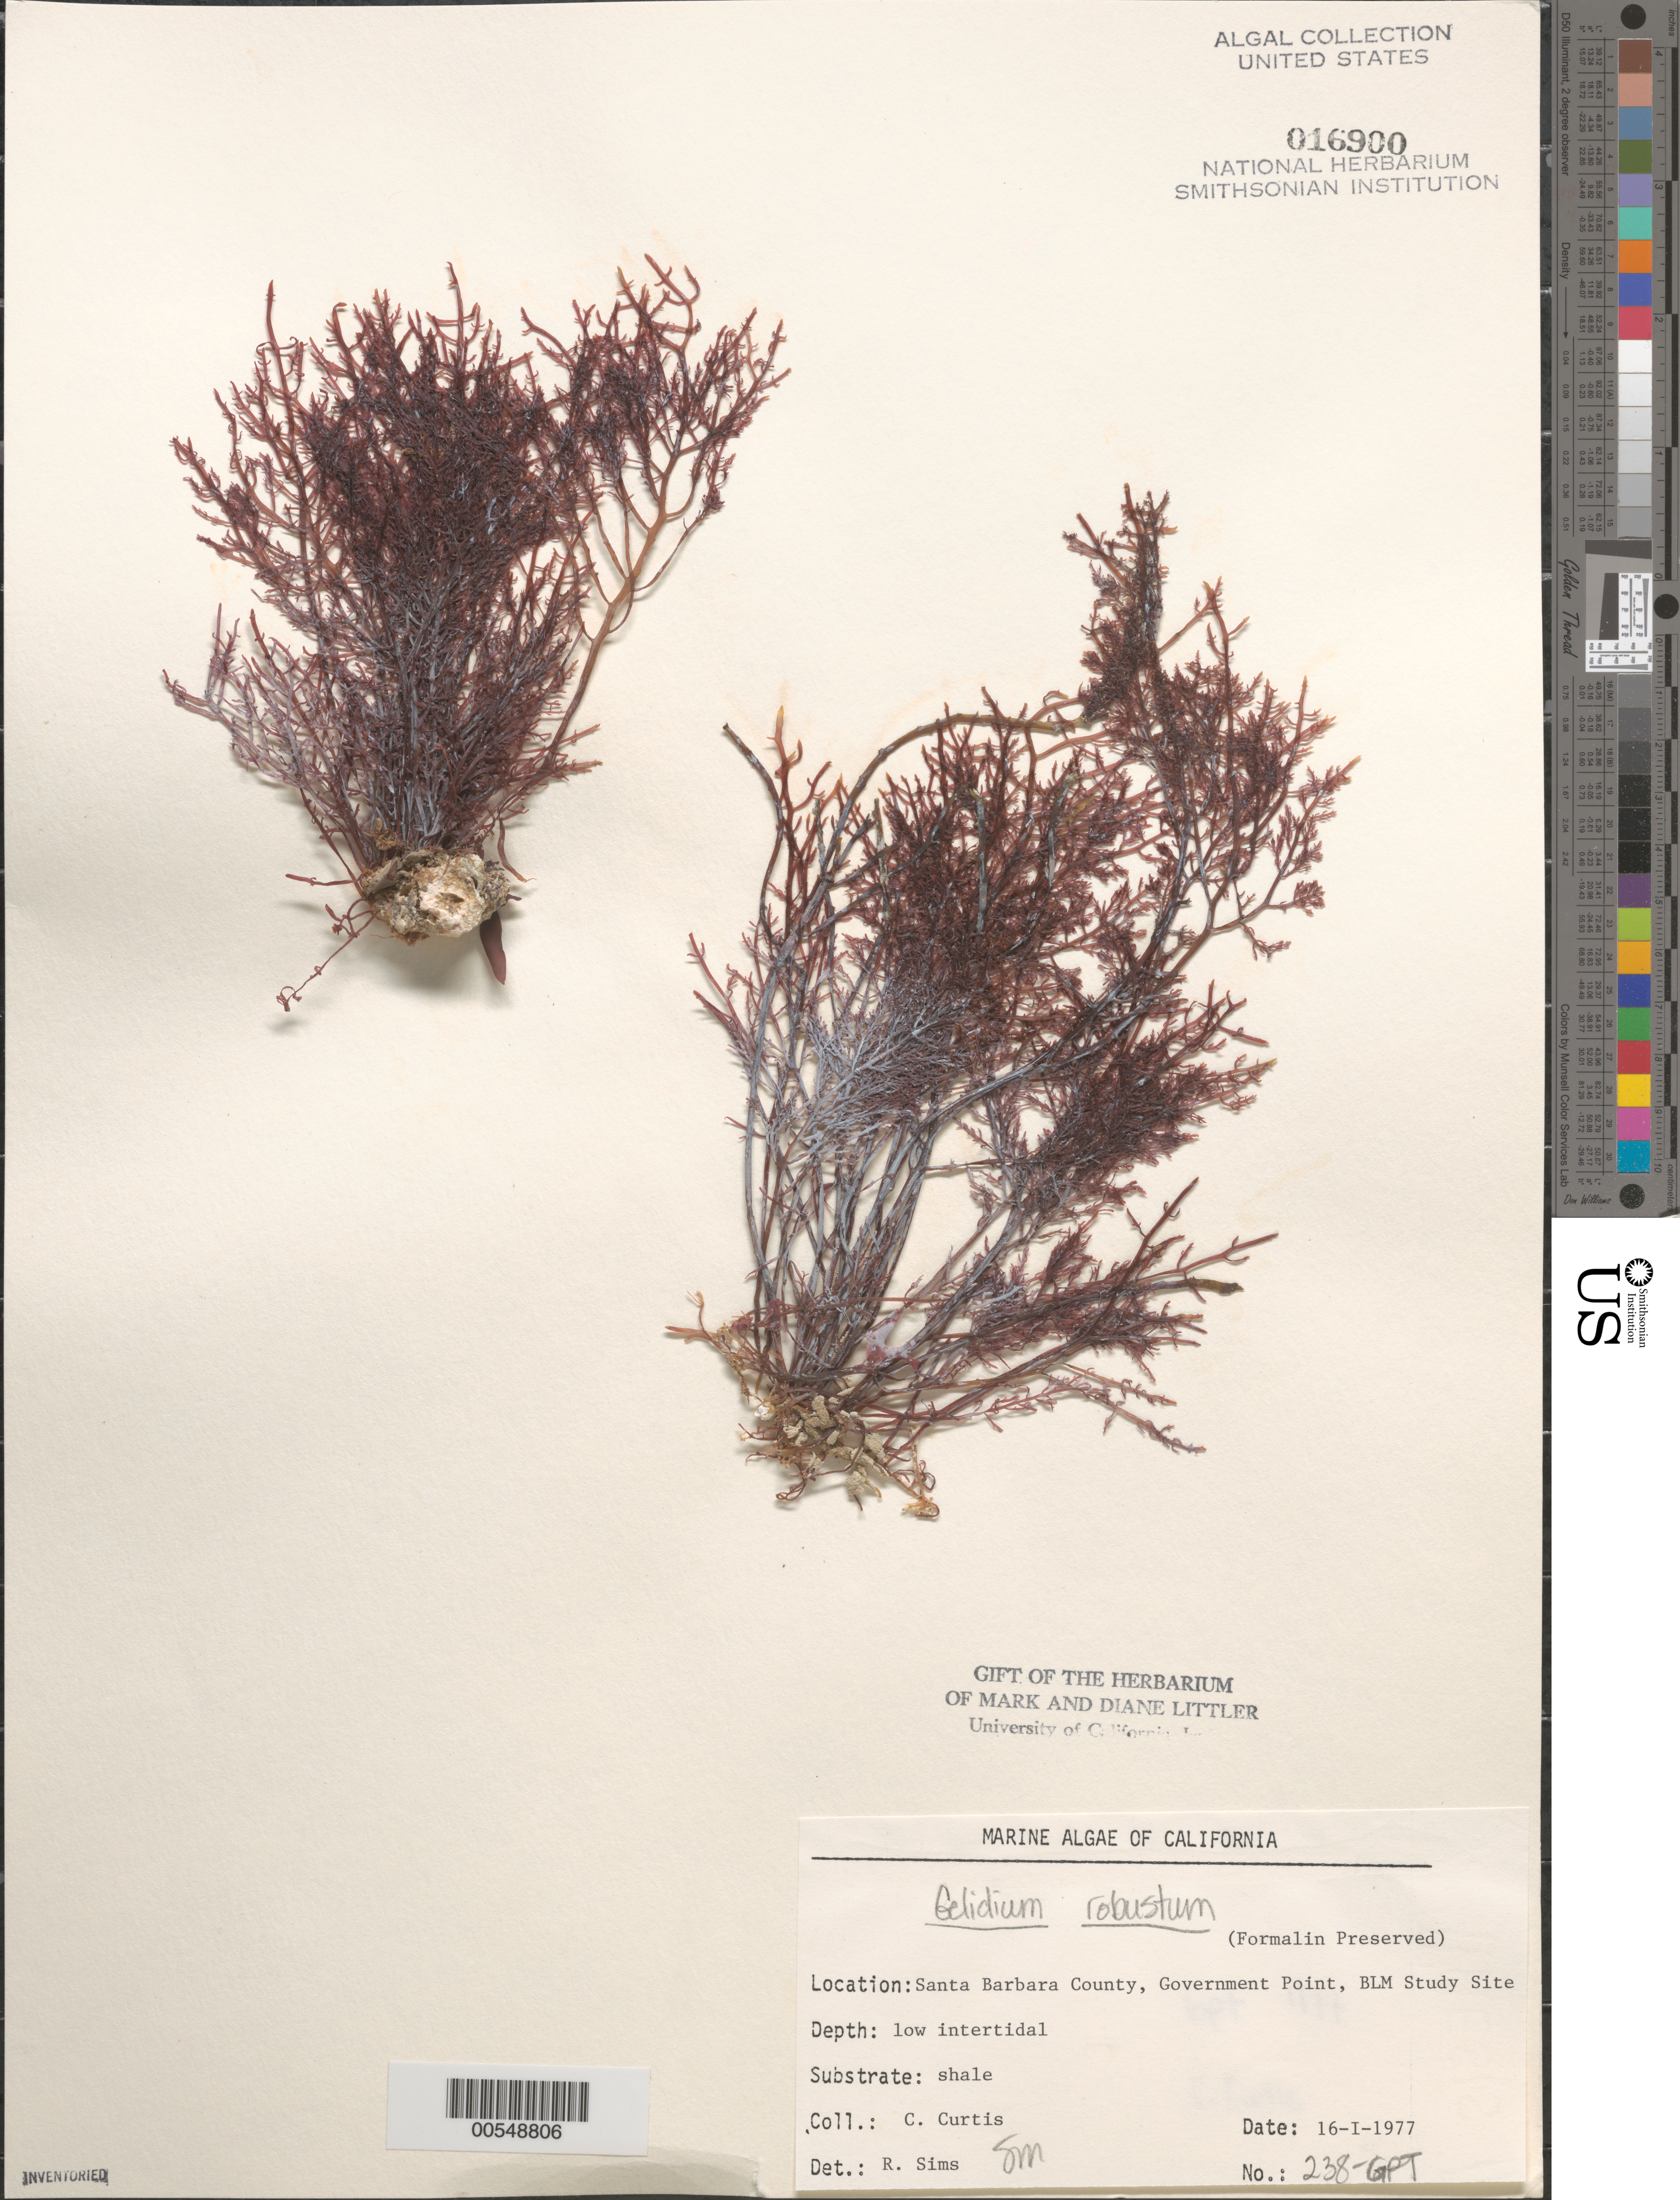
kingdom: Plantae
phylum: Rhodophyta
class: Florideophyceae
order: Gelidiales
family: Gelidiaceae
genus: Gelidium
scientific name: Gelidium robustum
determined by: Sims, Robert H.; Murray, S. N.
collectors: C. Curtis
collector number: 238-gpt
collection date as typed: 16 Jan 1977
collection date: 1977-01-16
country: United States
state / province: California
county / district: Santa Barbara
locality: Government Point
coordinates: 34 26'31"N, 120 24'06"W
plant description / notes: BLM-SOCALBIGHT Rocky Intertidal Survey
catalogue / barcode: US 16900